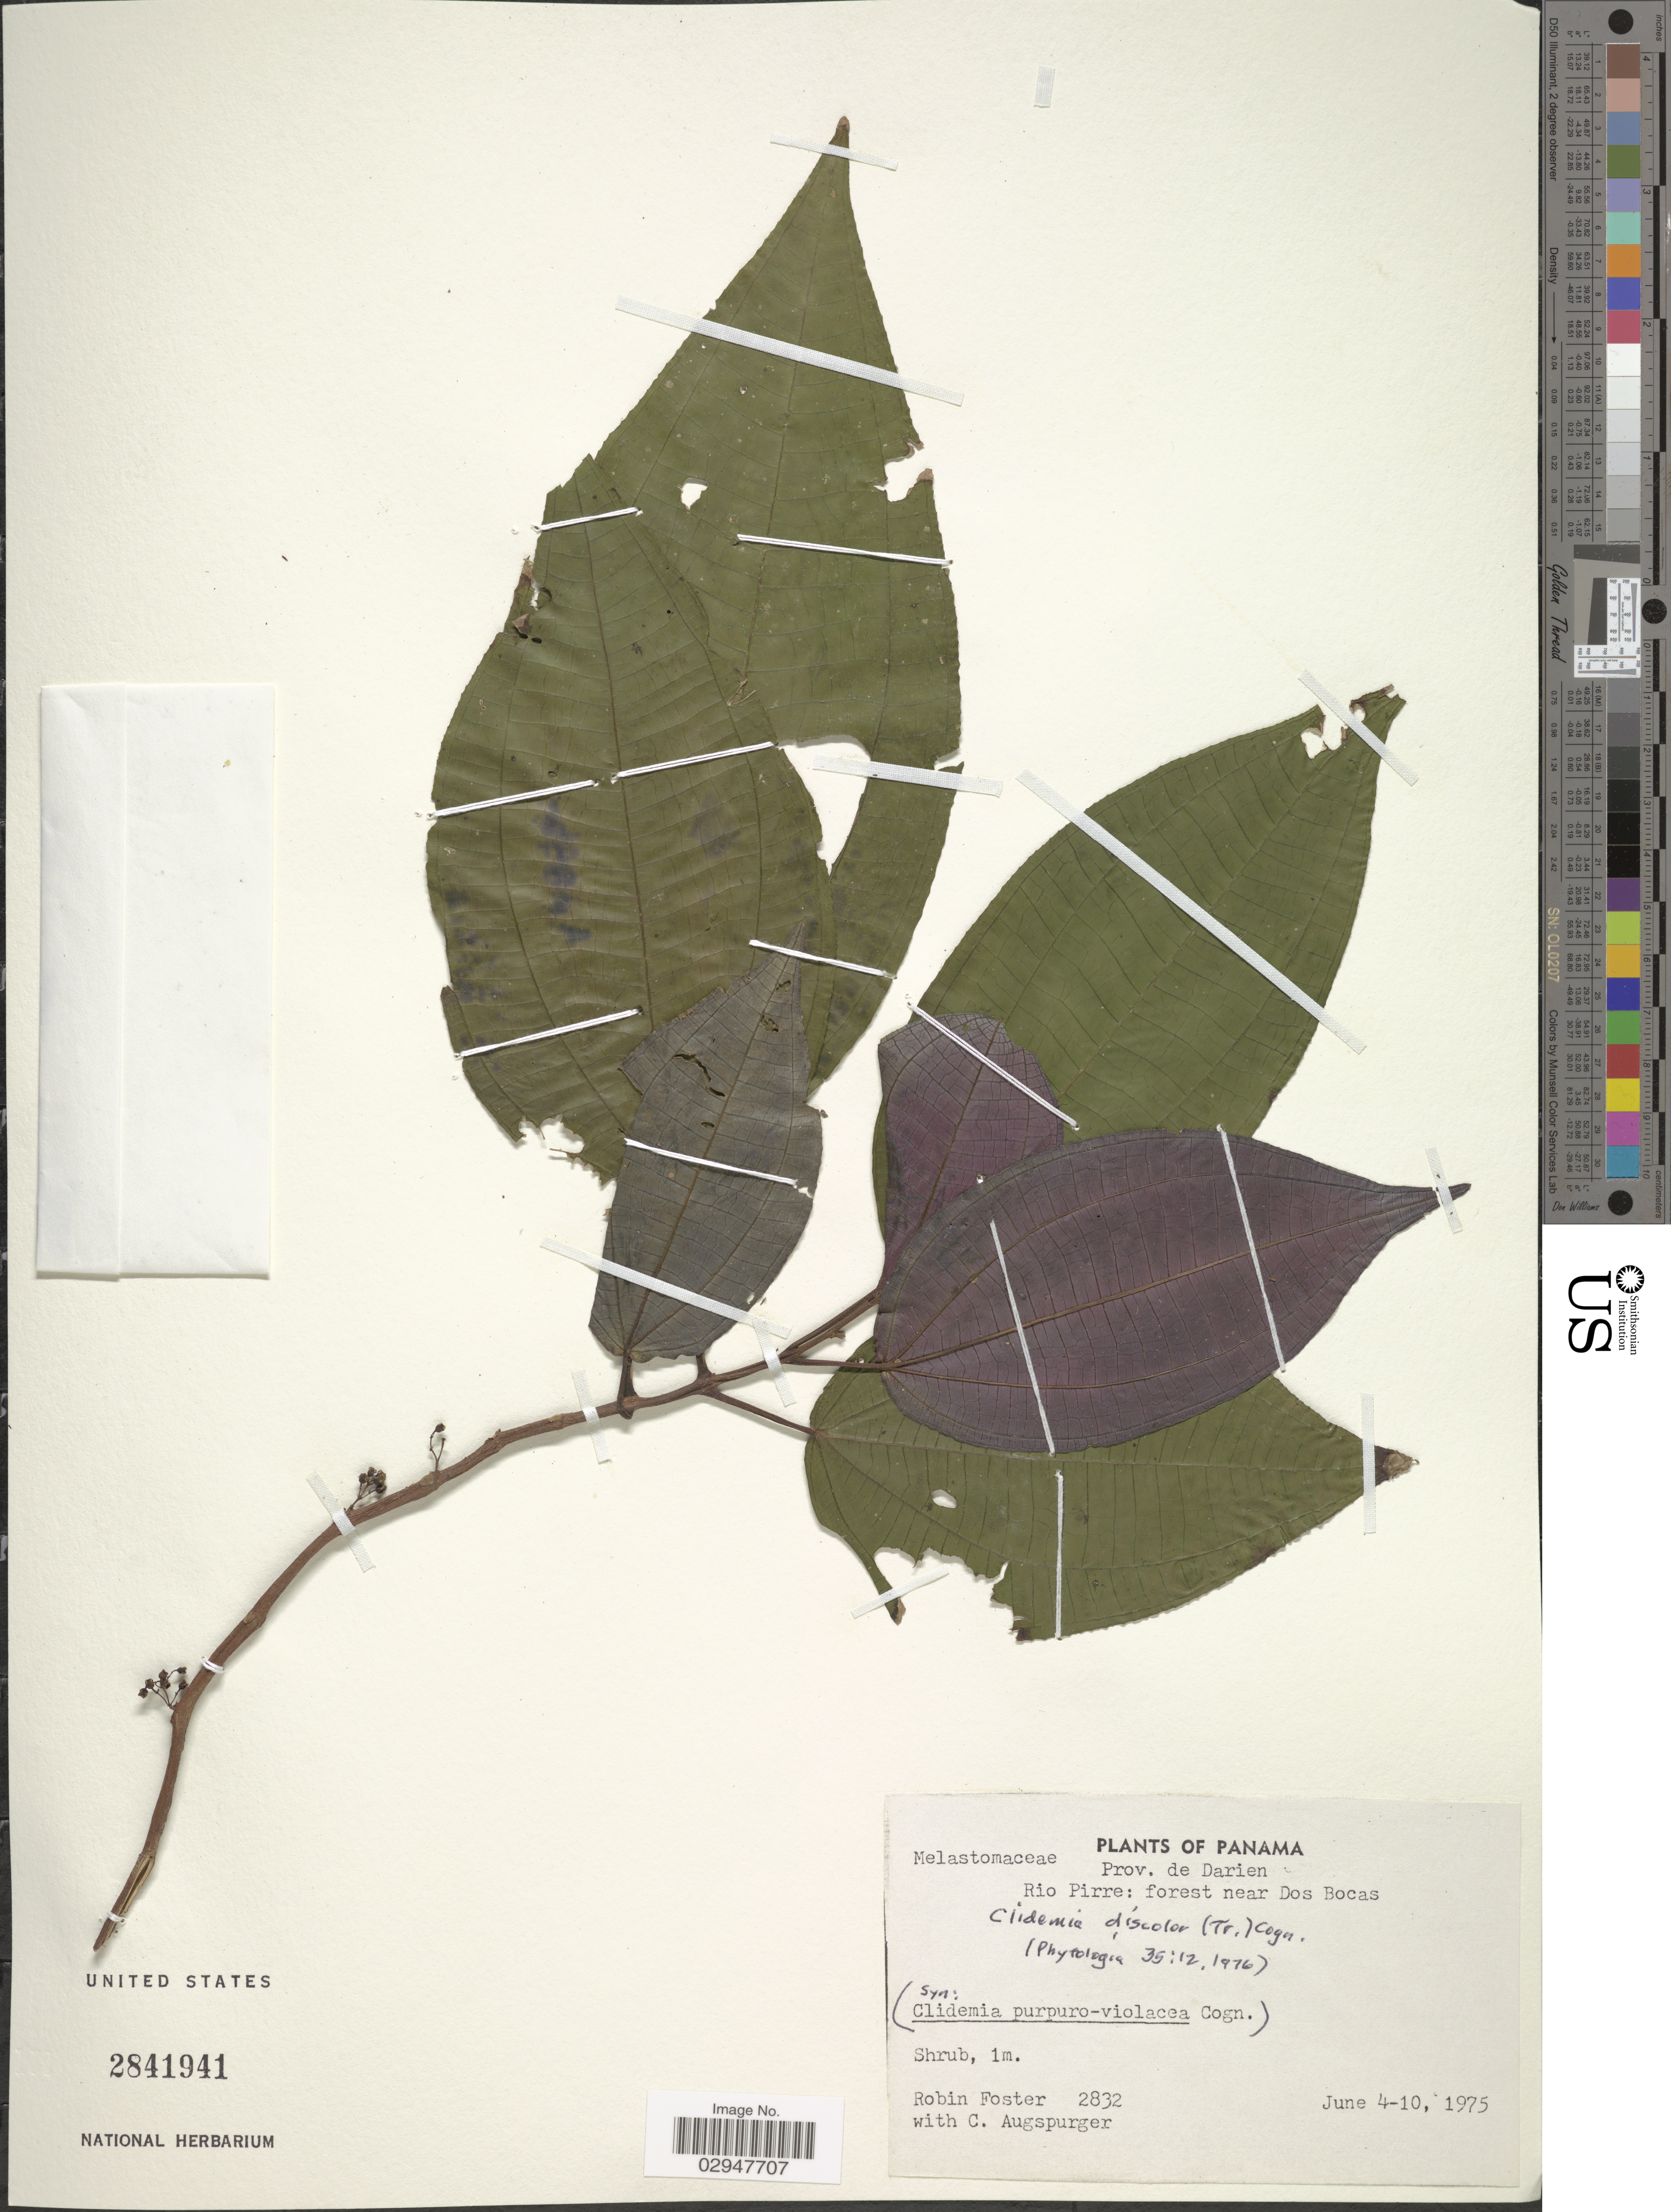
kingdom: Plantae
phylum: Tracheophyta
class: Magnoliopsida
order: Myrtales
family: Melastomataceae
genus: Clidemia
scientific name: Clidemia discolor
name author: (Triana) Cogn.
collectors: R. B. Foster & C. Augspurger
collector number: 2832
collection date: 1975-06-04/1975-06-10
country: Panama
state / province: Darién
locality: Rio Pirre; forest near Dos Bocas.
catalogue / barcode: US 2841941